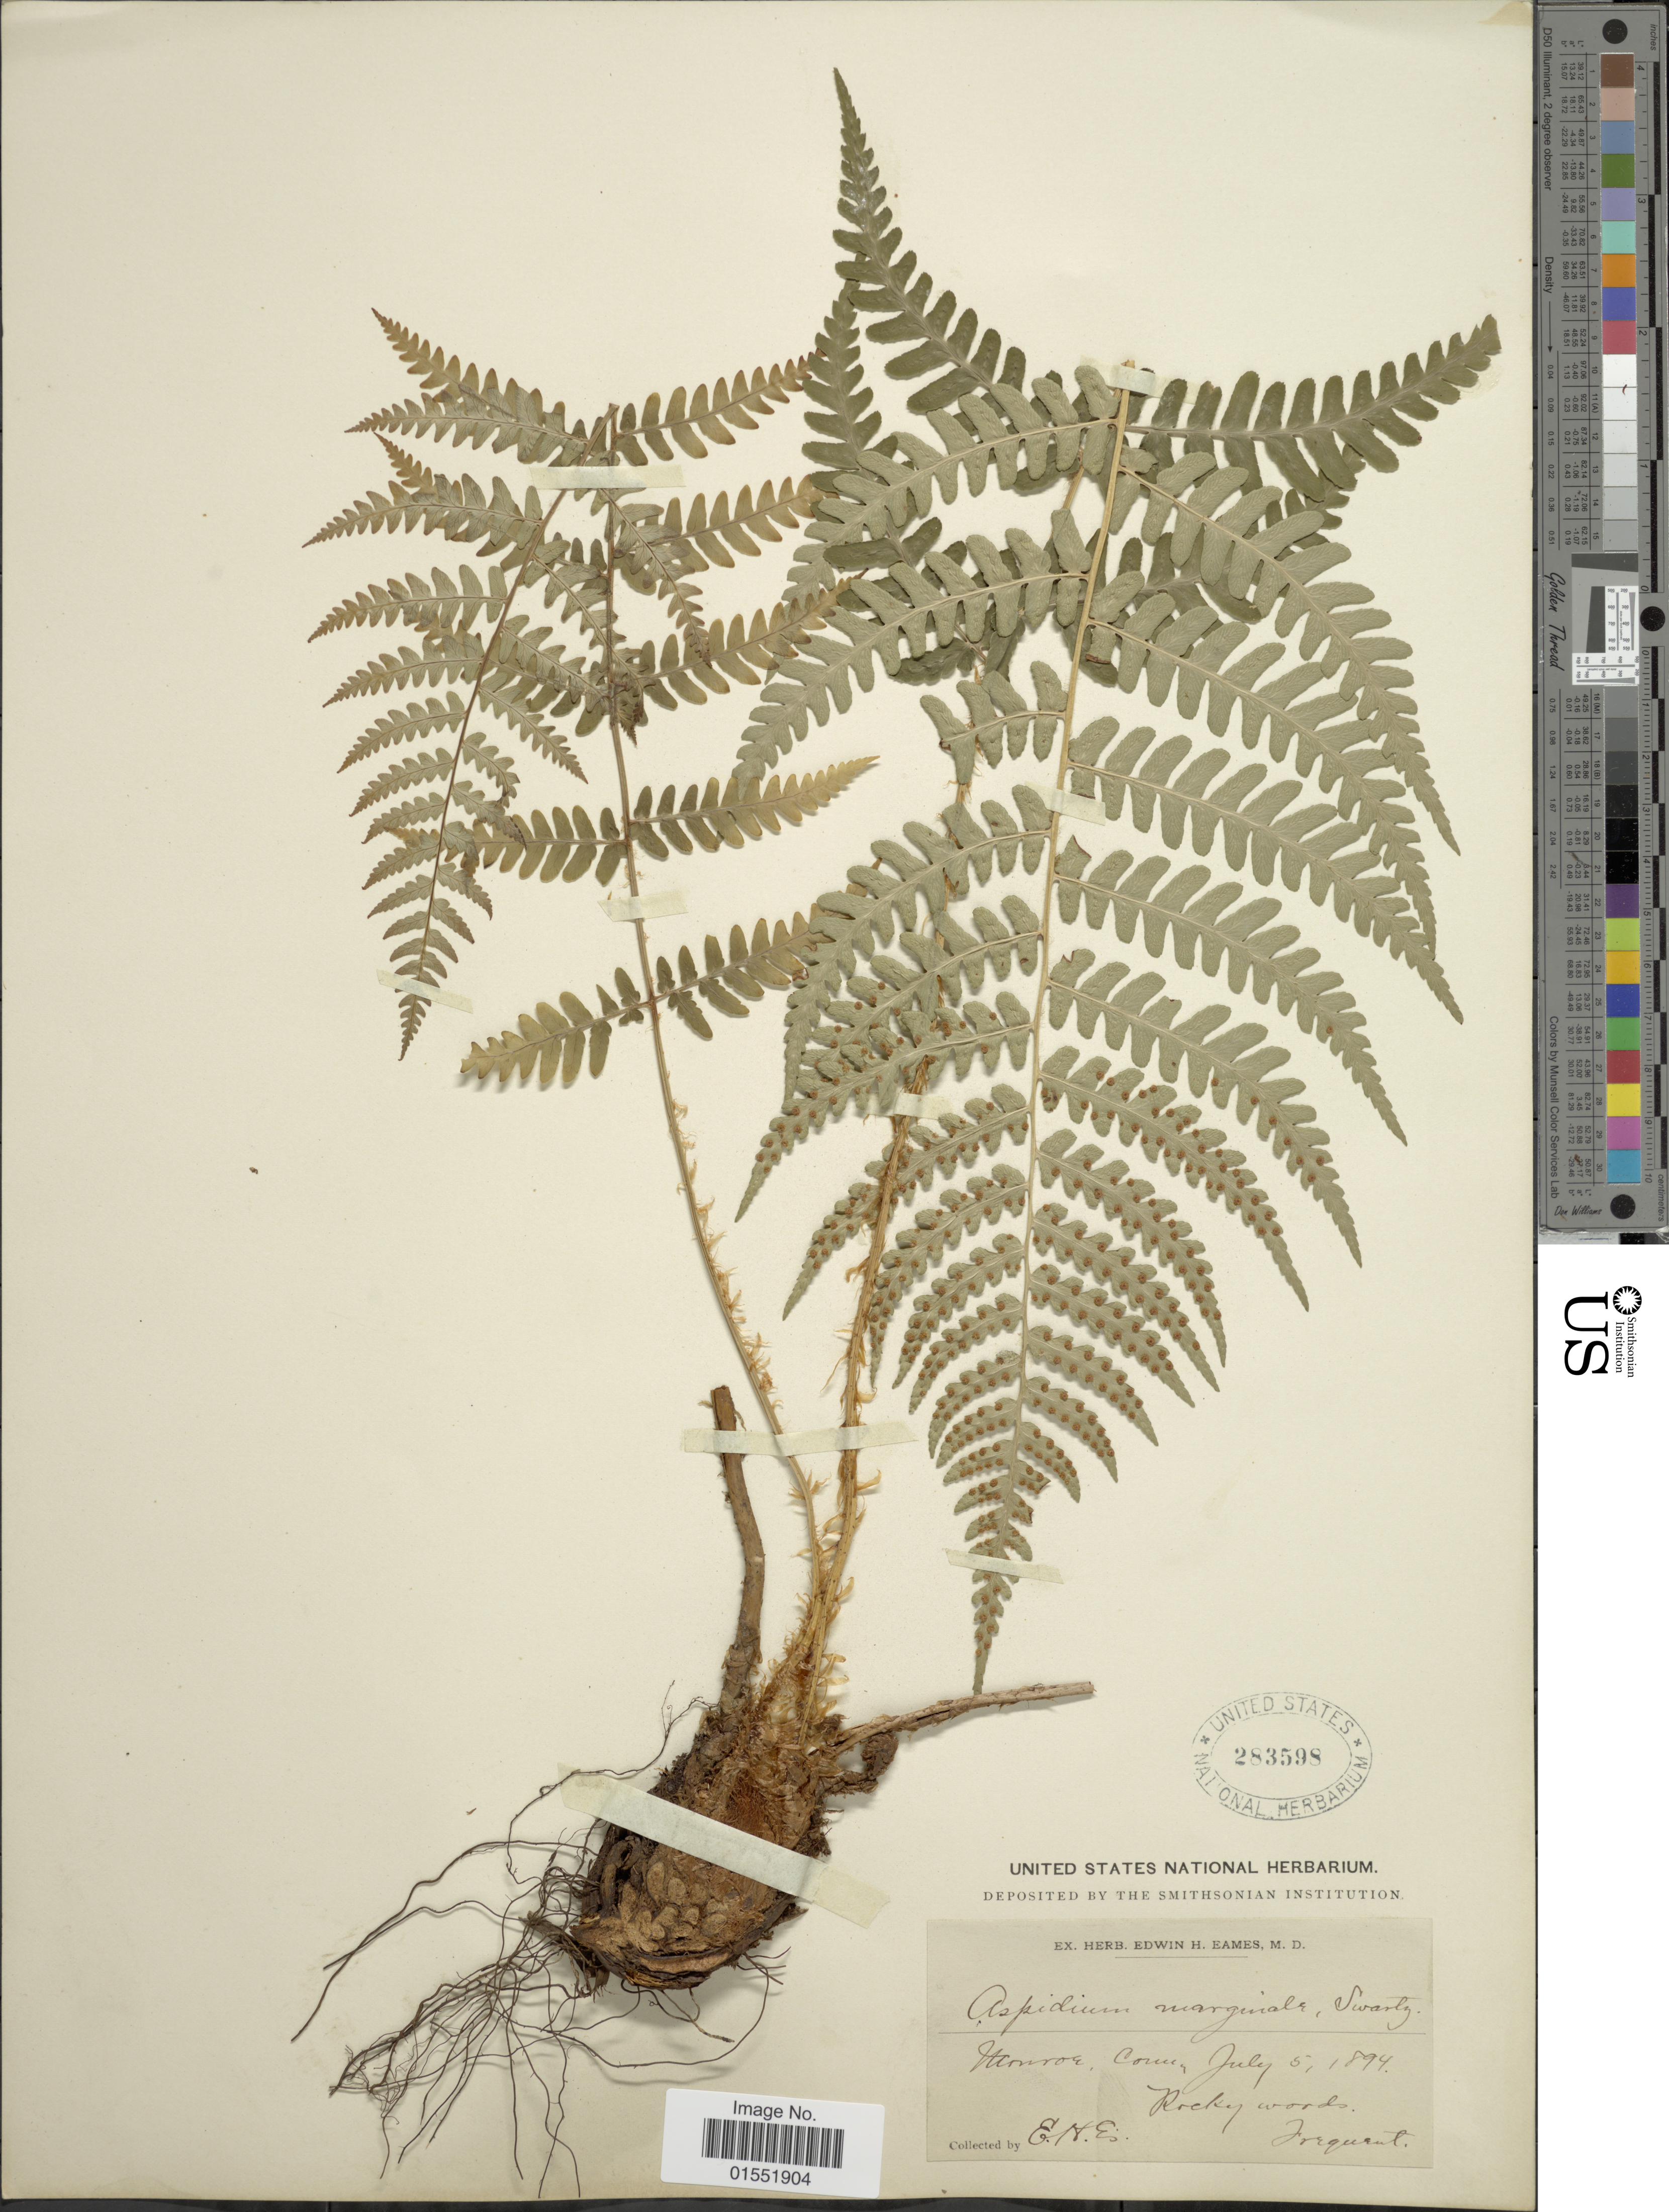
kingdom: Plantae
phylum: Tracheophyta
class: Polypodiopsida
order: Polypodiales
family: Dryopteridaceae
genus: Dryopteris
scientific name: Dryopteris marginalis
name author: (L.) A. Gray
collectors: E. H. Eames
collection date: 1894-07-05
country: United States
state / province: Connecticut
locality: Monroe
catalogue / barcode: US 283598